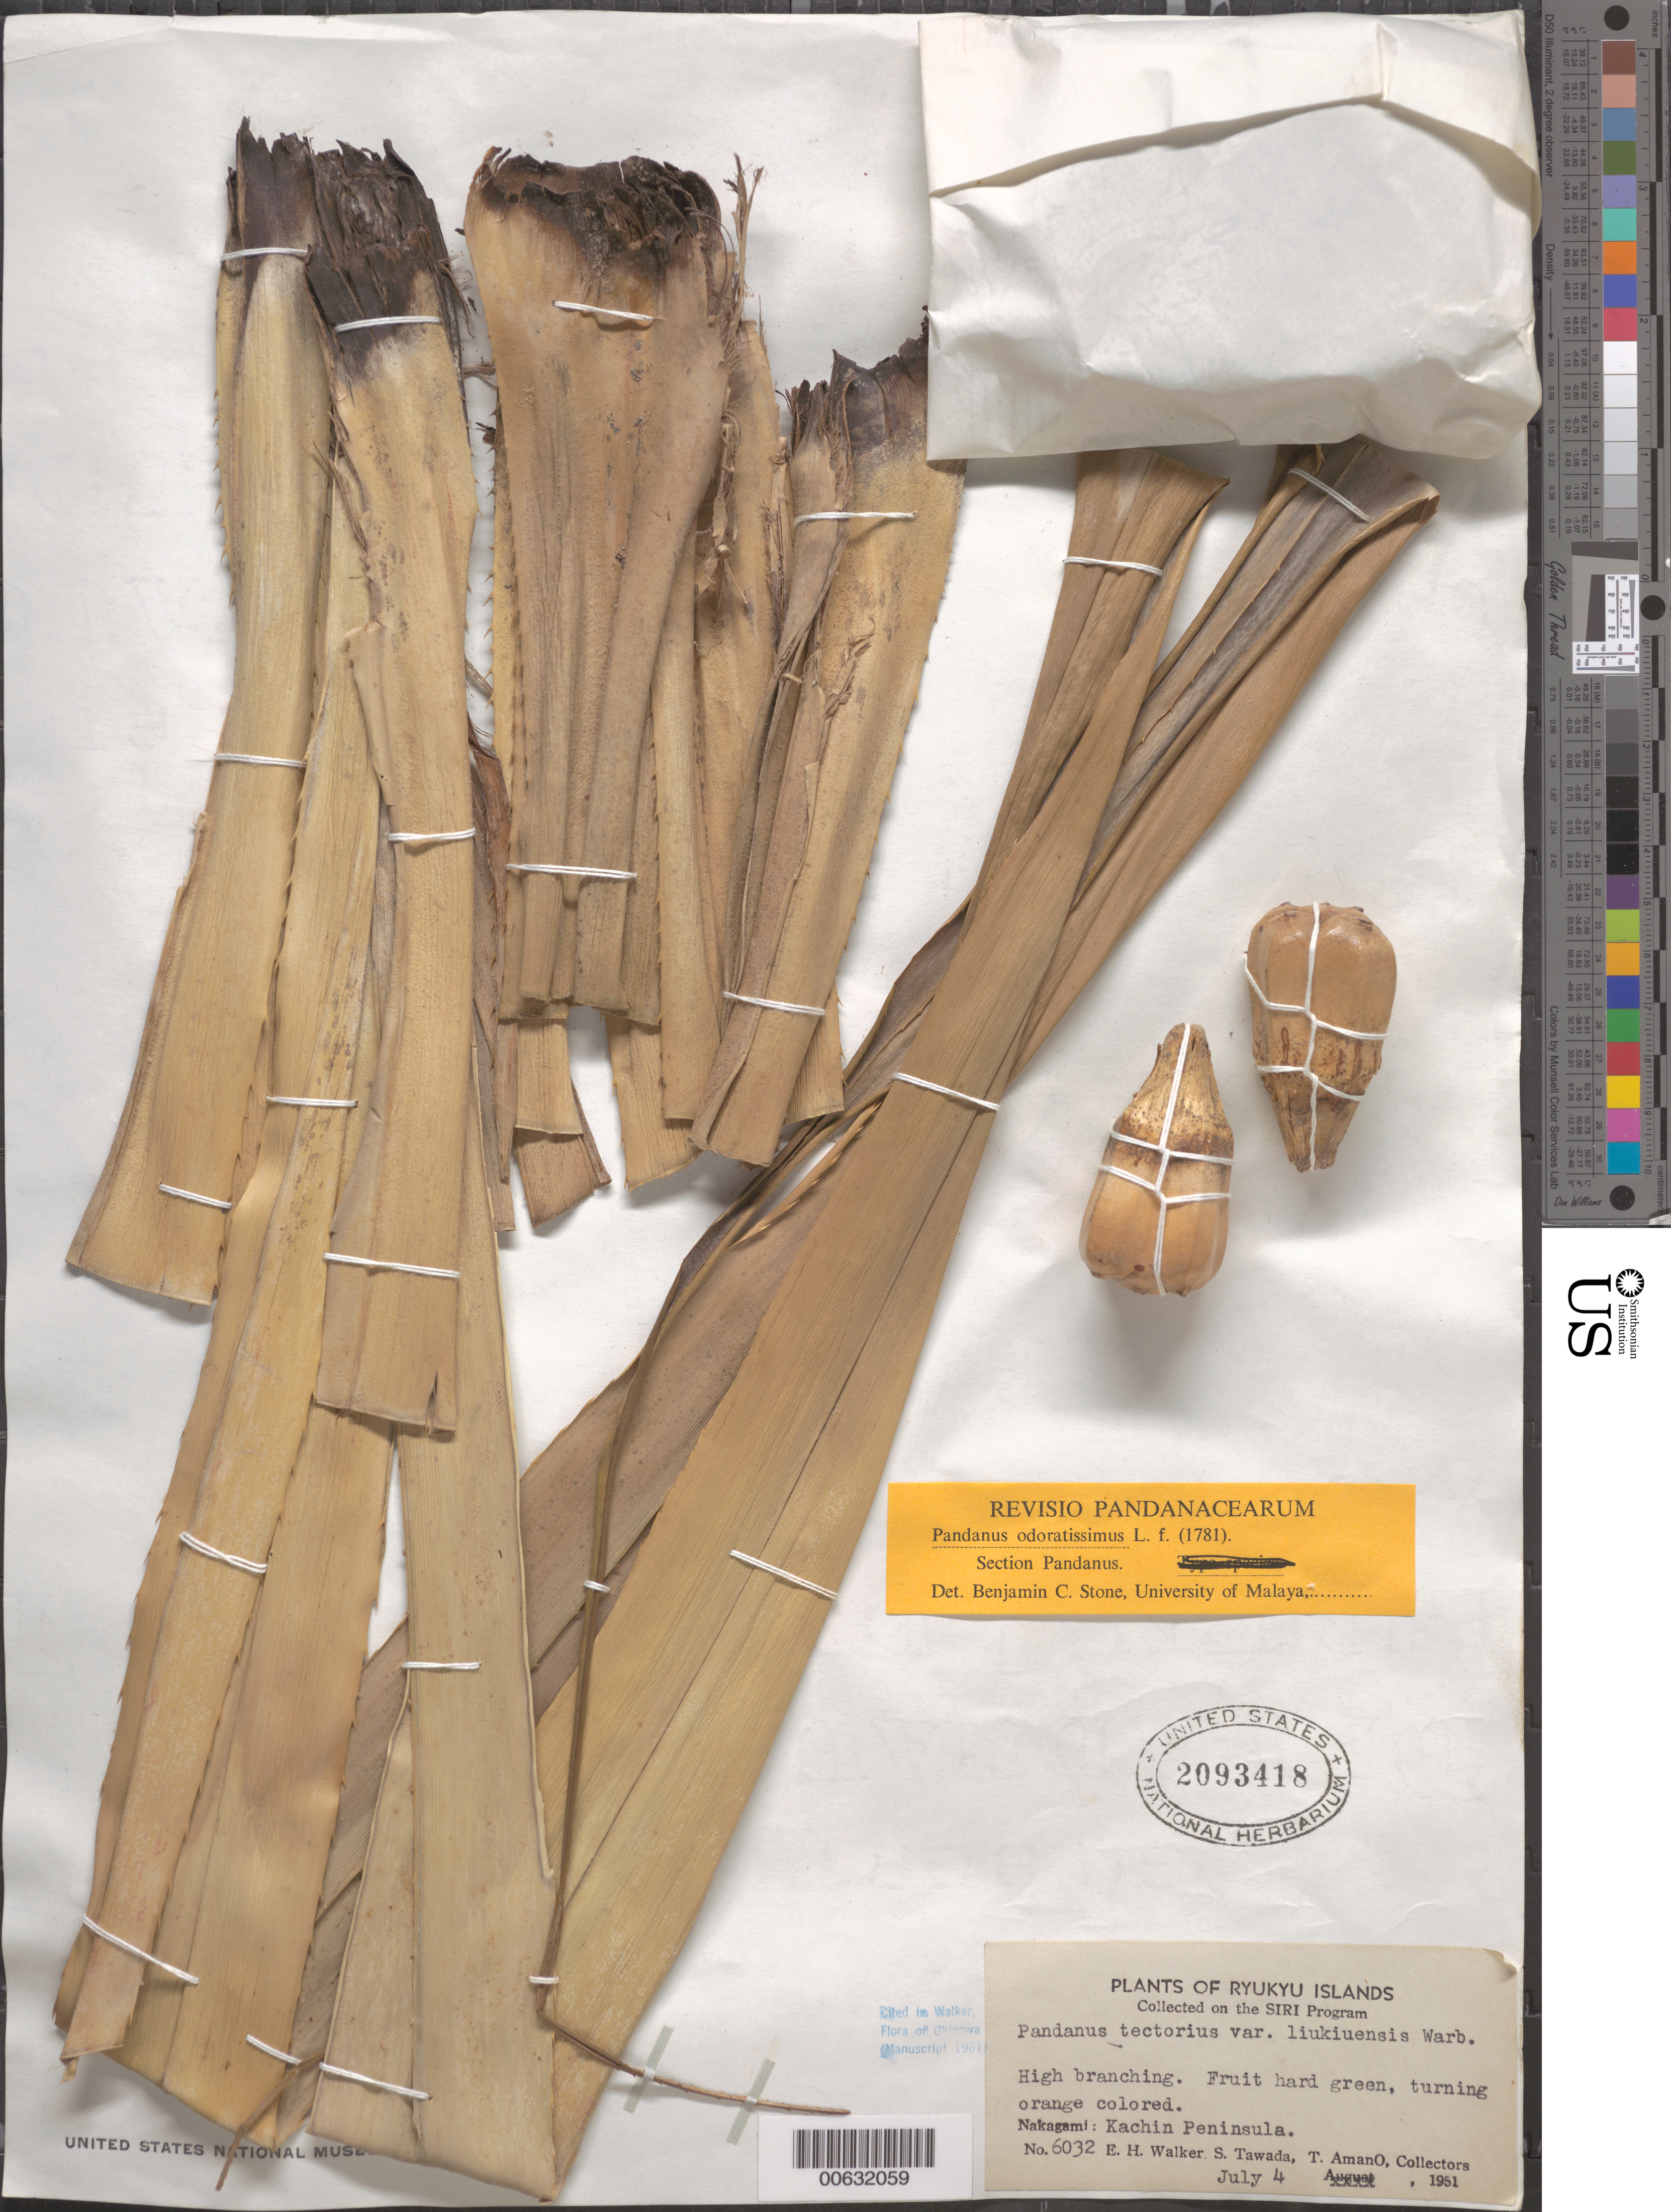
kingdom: Plantae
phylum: Tracheophyta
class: Liliopsida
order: Pandanales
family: Pandanaceae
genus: Pandanus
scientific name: Pandanus odoratissimus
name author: L. f.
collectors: E. H. Walker, S. Tawada & T. Amano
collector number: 6032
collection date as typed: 04 Jul 1951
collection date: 1951-07-04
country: Japan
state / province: Okinawa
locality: Nakagami, Kachin Peninsula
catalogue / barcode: US 2093418